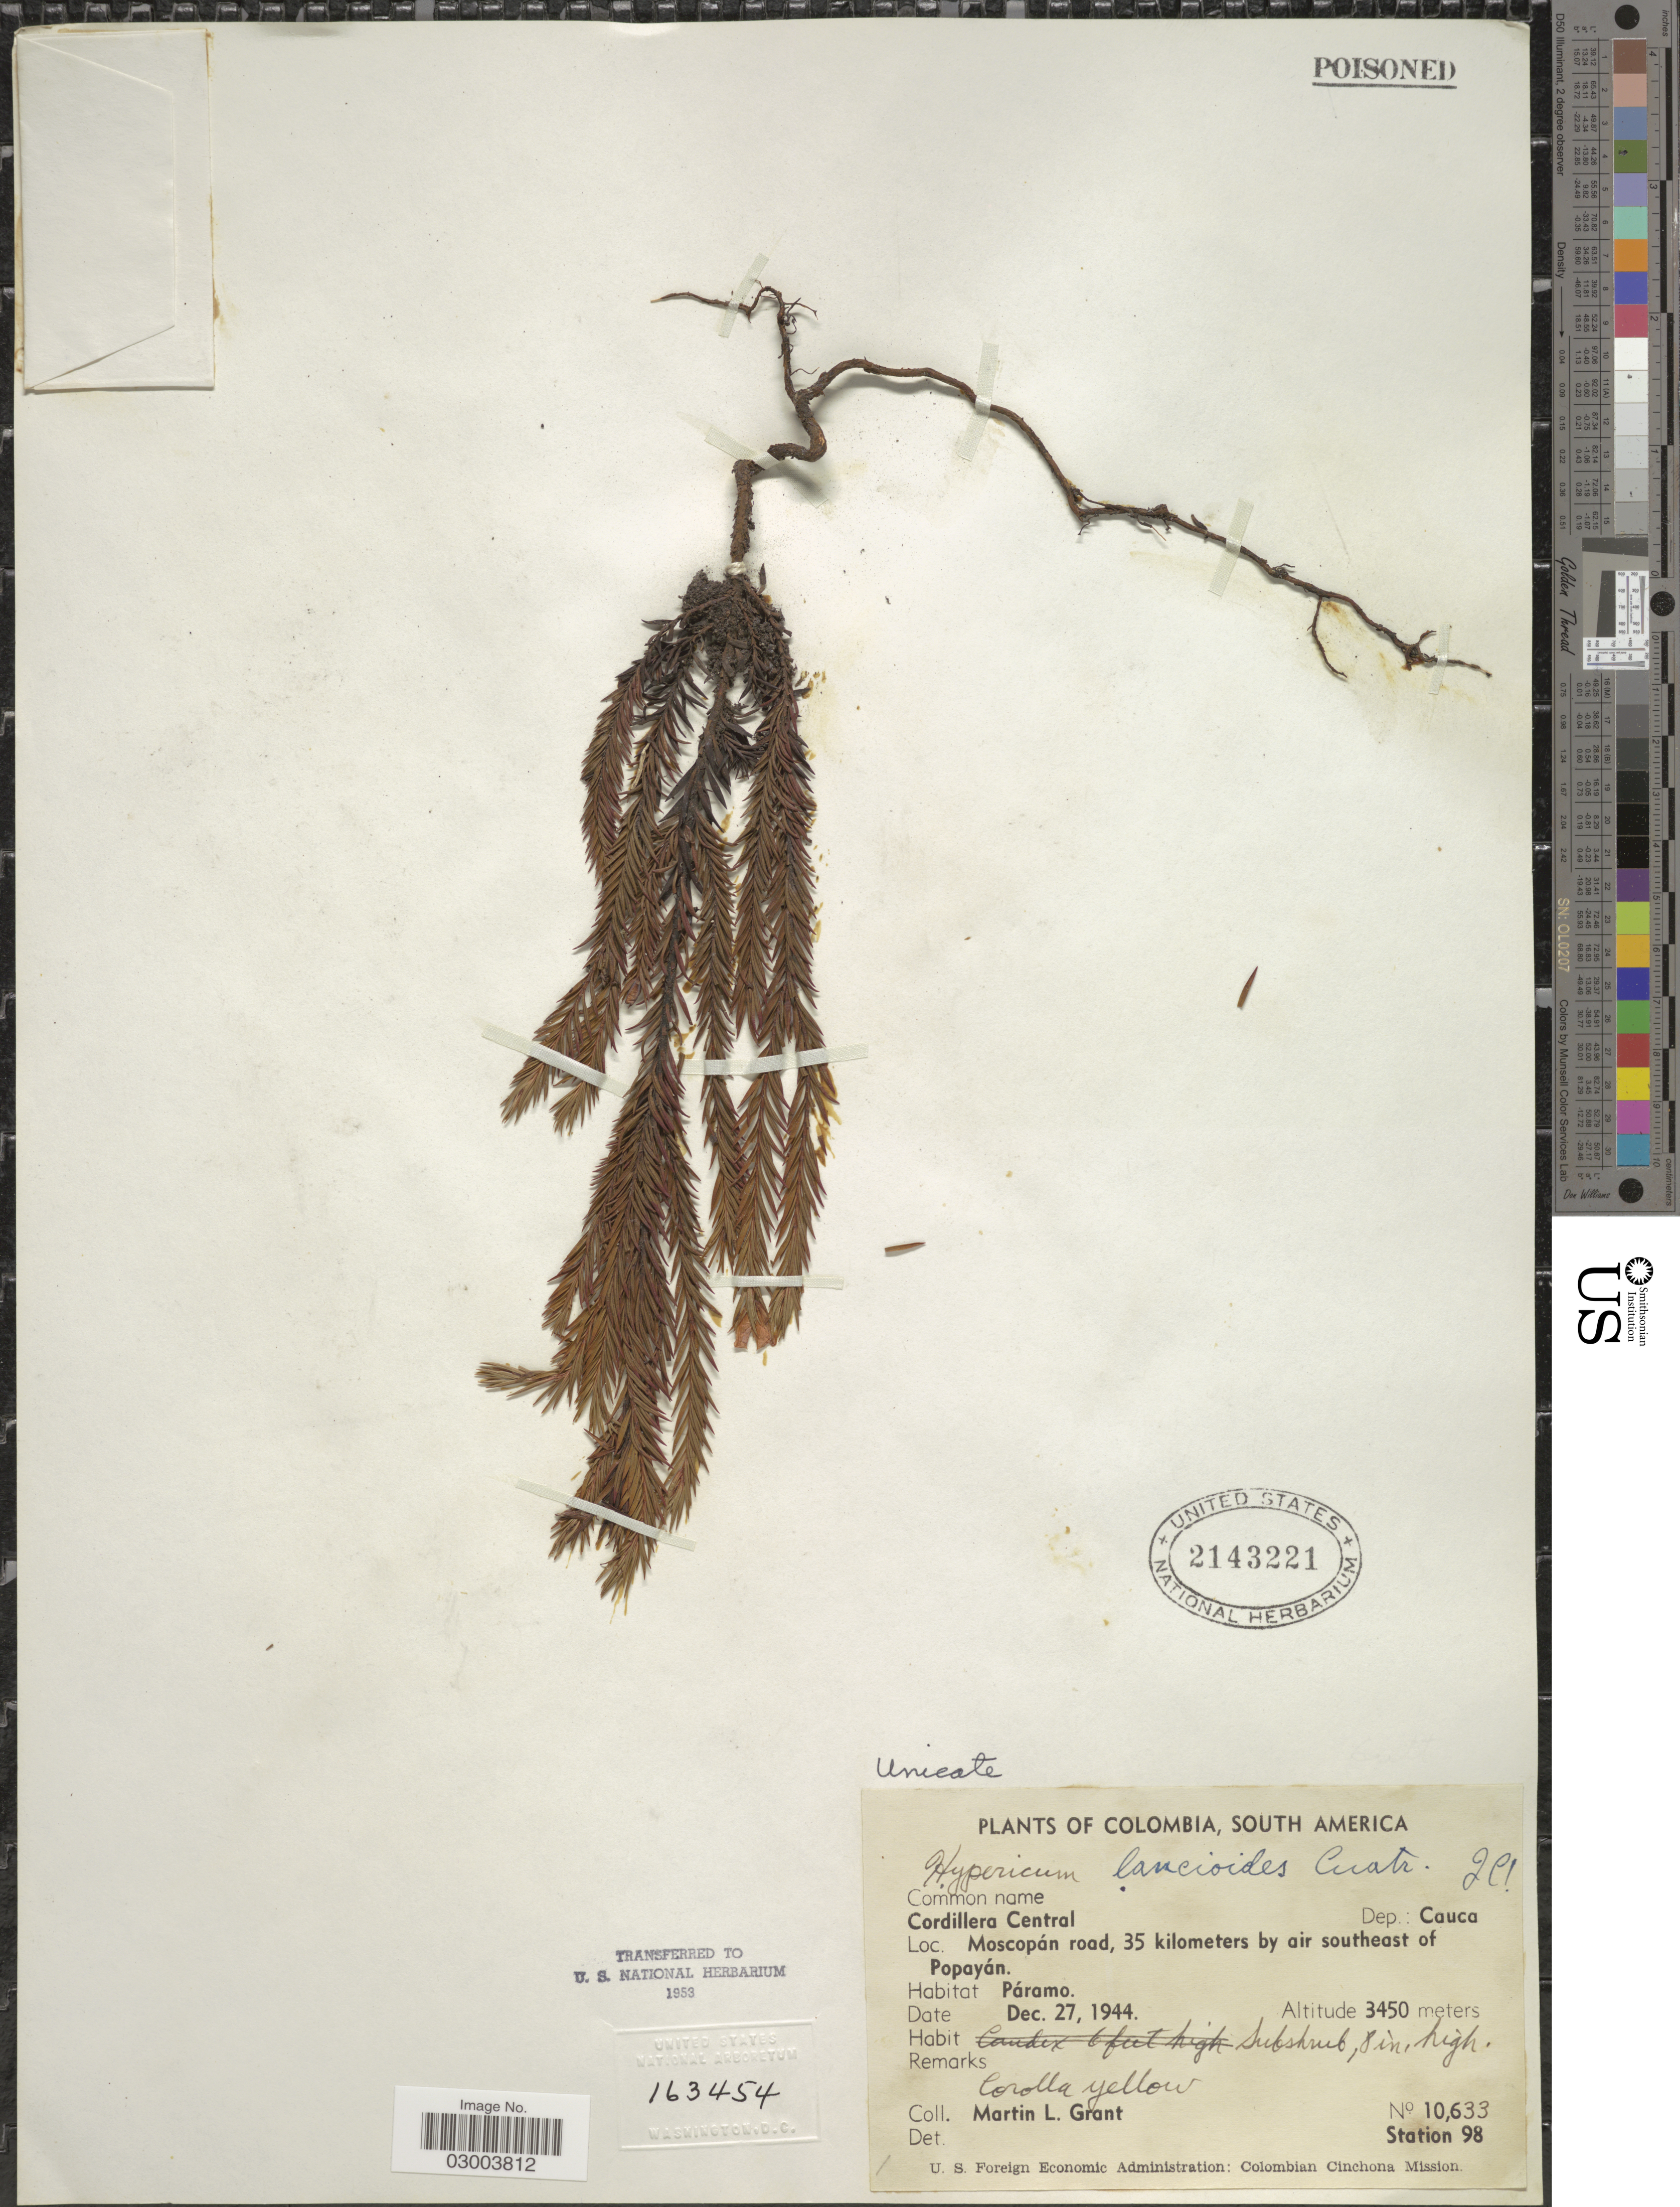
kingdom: Plantae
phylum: Tracheophyta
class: Magnoliopsida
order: Malpighiales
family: Hypericaceae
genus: Hypericum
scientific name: Hypericum lancioides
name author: Cuatrec.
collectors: M. L. Grant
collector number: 10633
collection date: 1944-12-27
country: Colombia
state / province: Cauca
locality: Cordillera Central, Dep.: Cauca, Moscopán road, 35 kilometers by air southeast of Popayán, Station 98.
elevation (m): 3450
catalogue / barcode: US 2143221